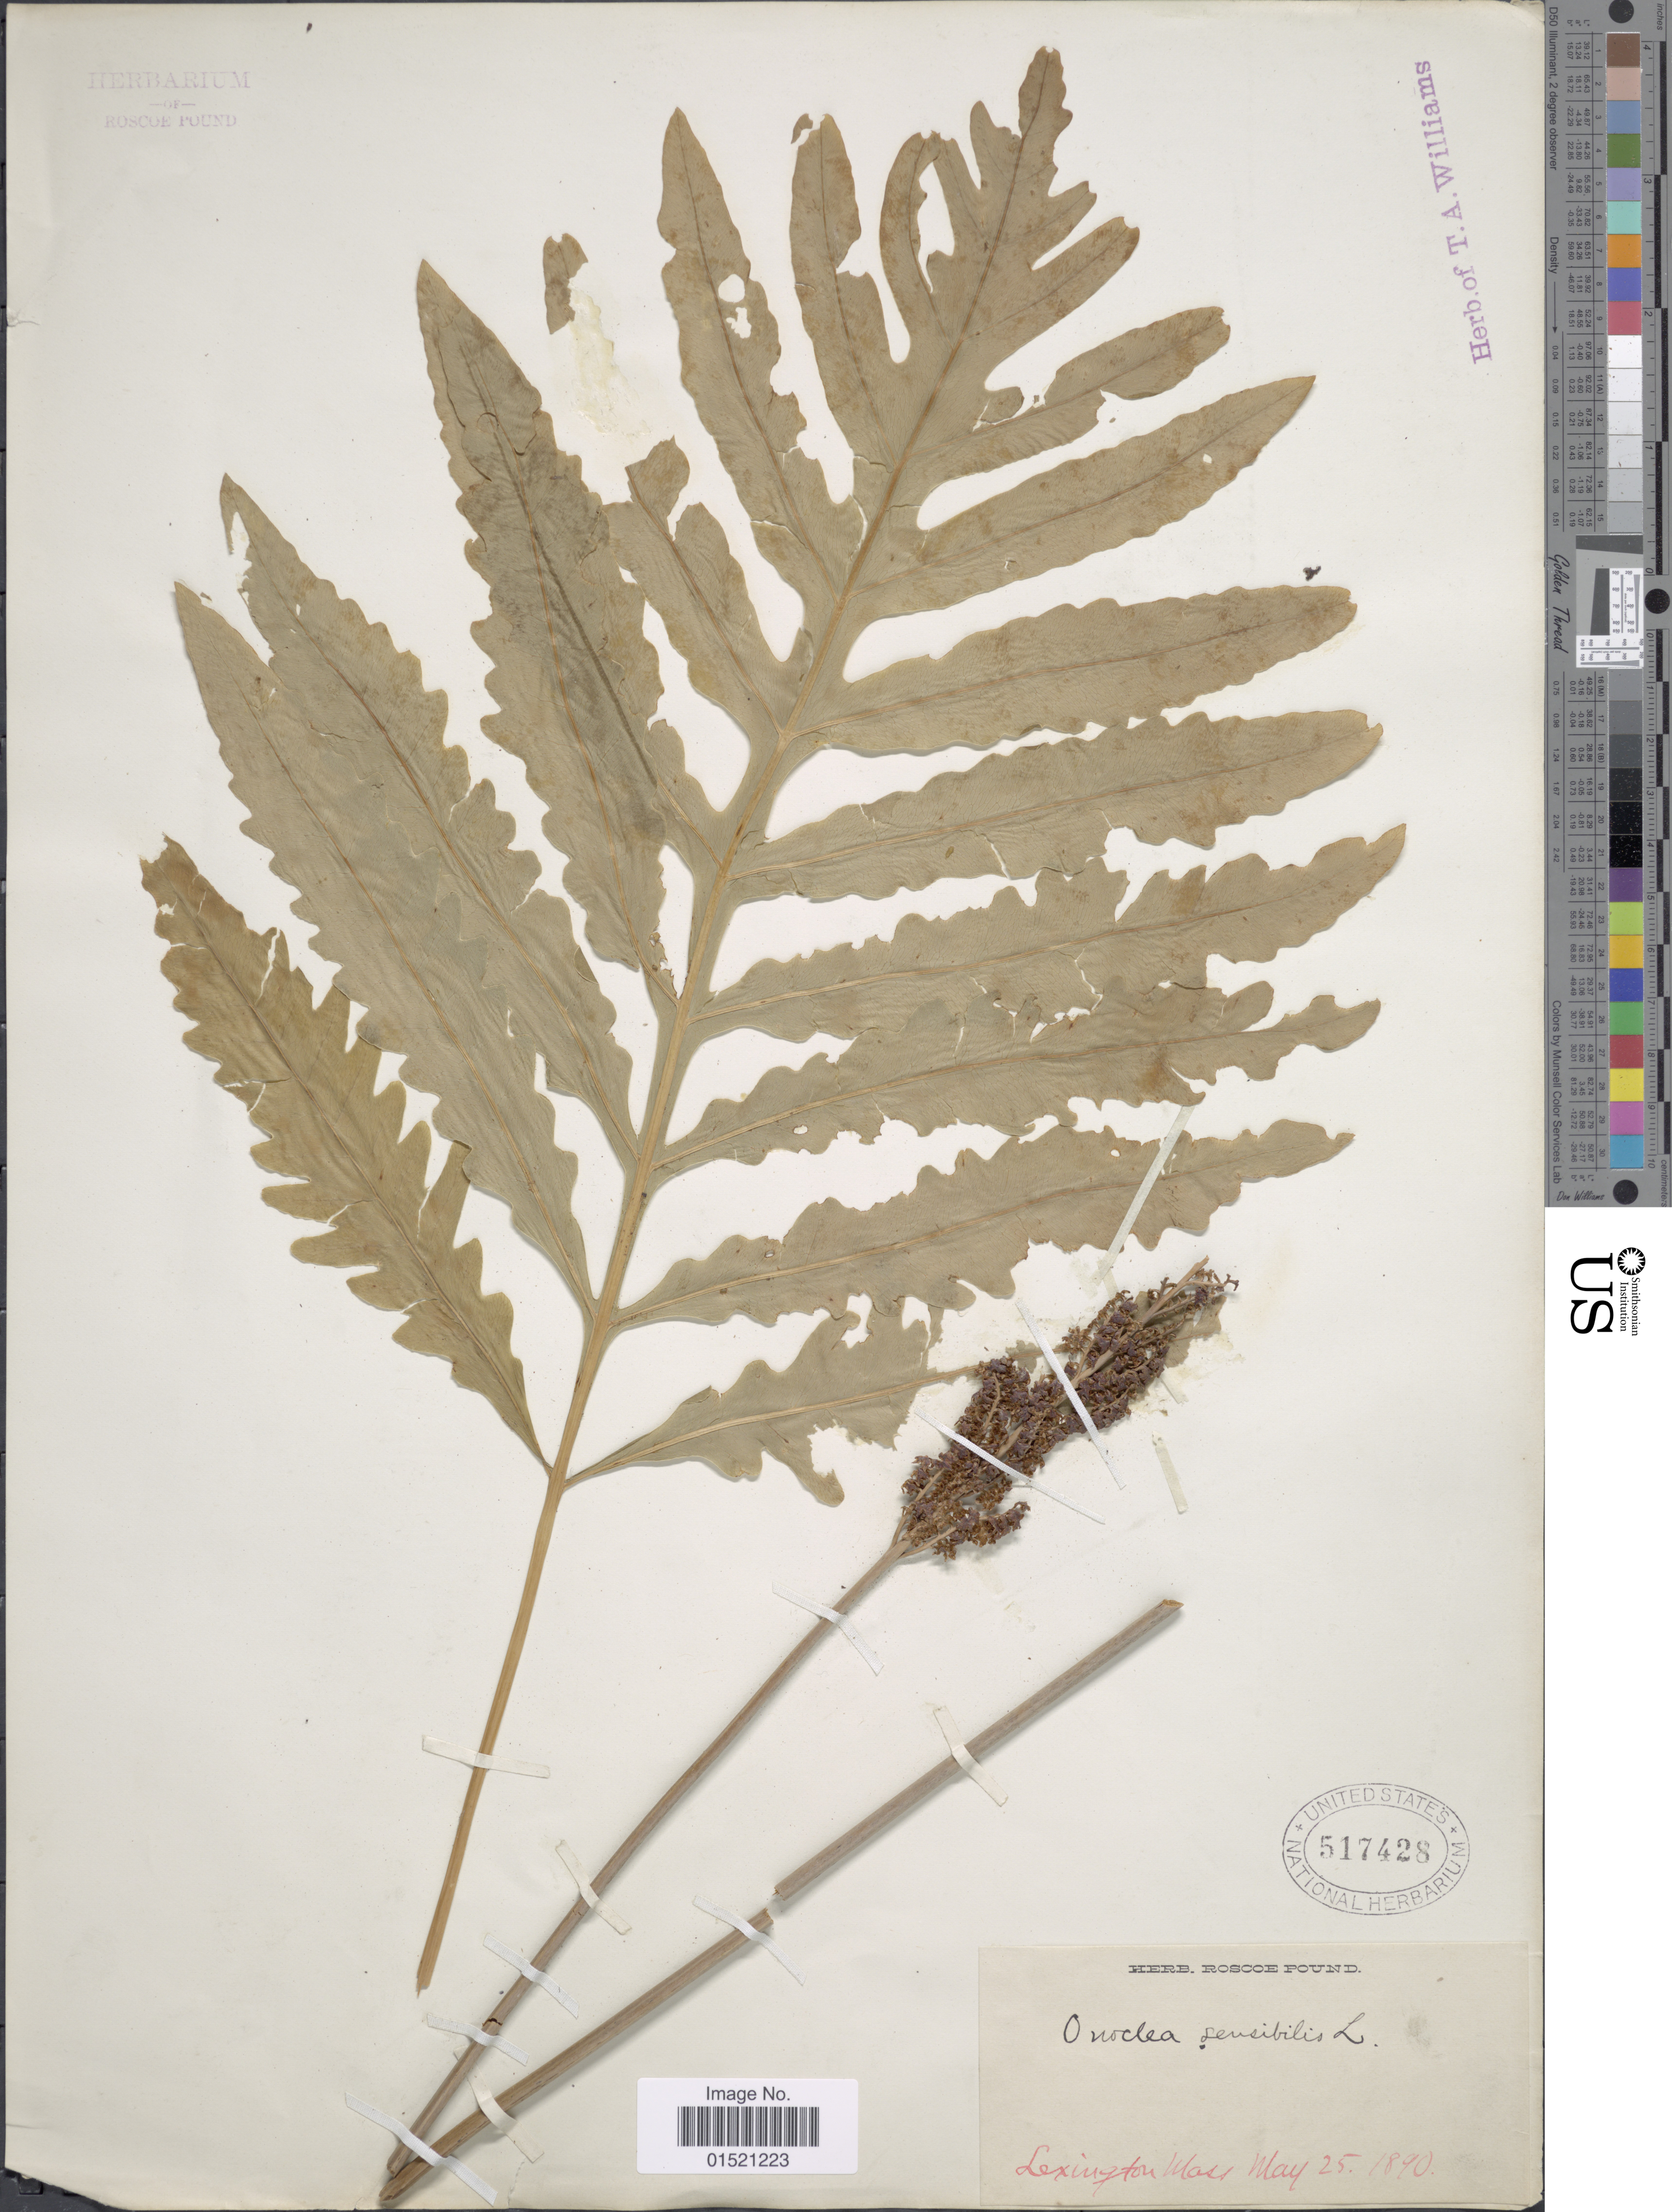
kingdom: Plantae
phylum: Tracheophyta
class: Polypodiopsida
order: Polypodiales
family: Onocleaceae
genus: Onoclea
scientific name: Onoclea sensibilis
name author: L.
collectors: ex herb. Roscoe Pound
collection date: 1890-05-25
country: United States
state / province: Massachusetts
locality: Lexington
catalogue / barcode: US 517428